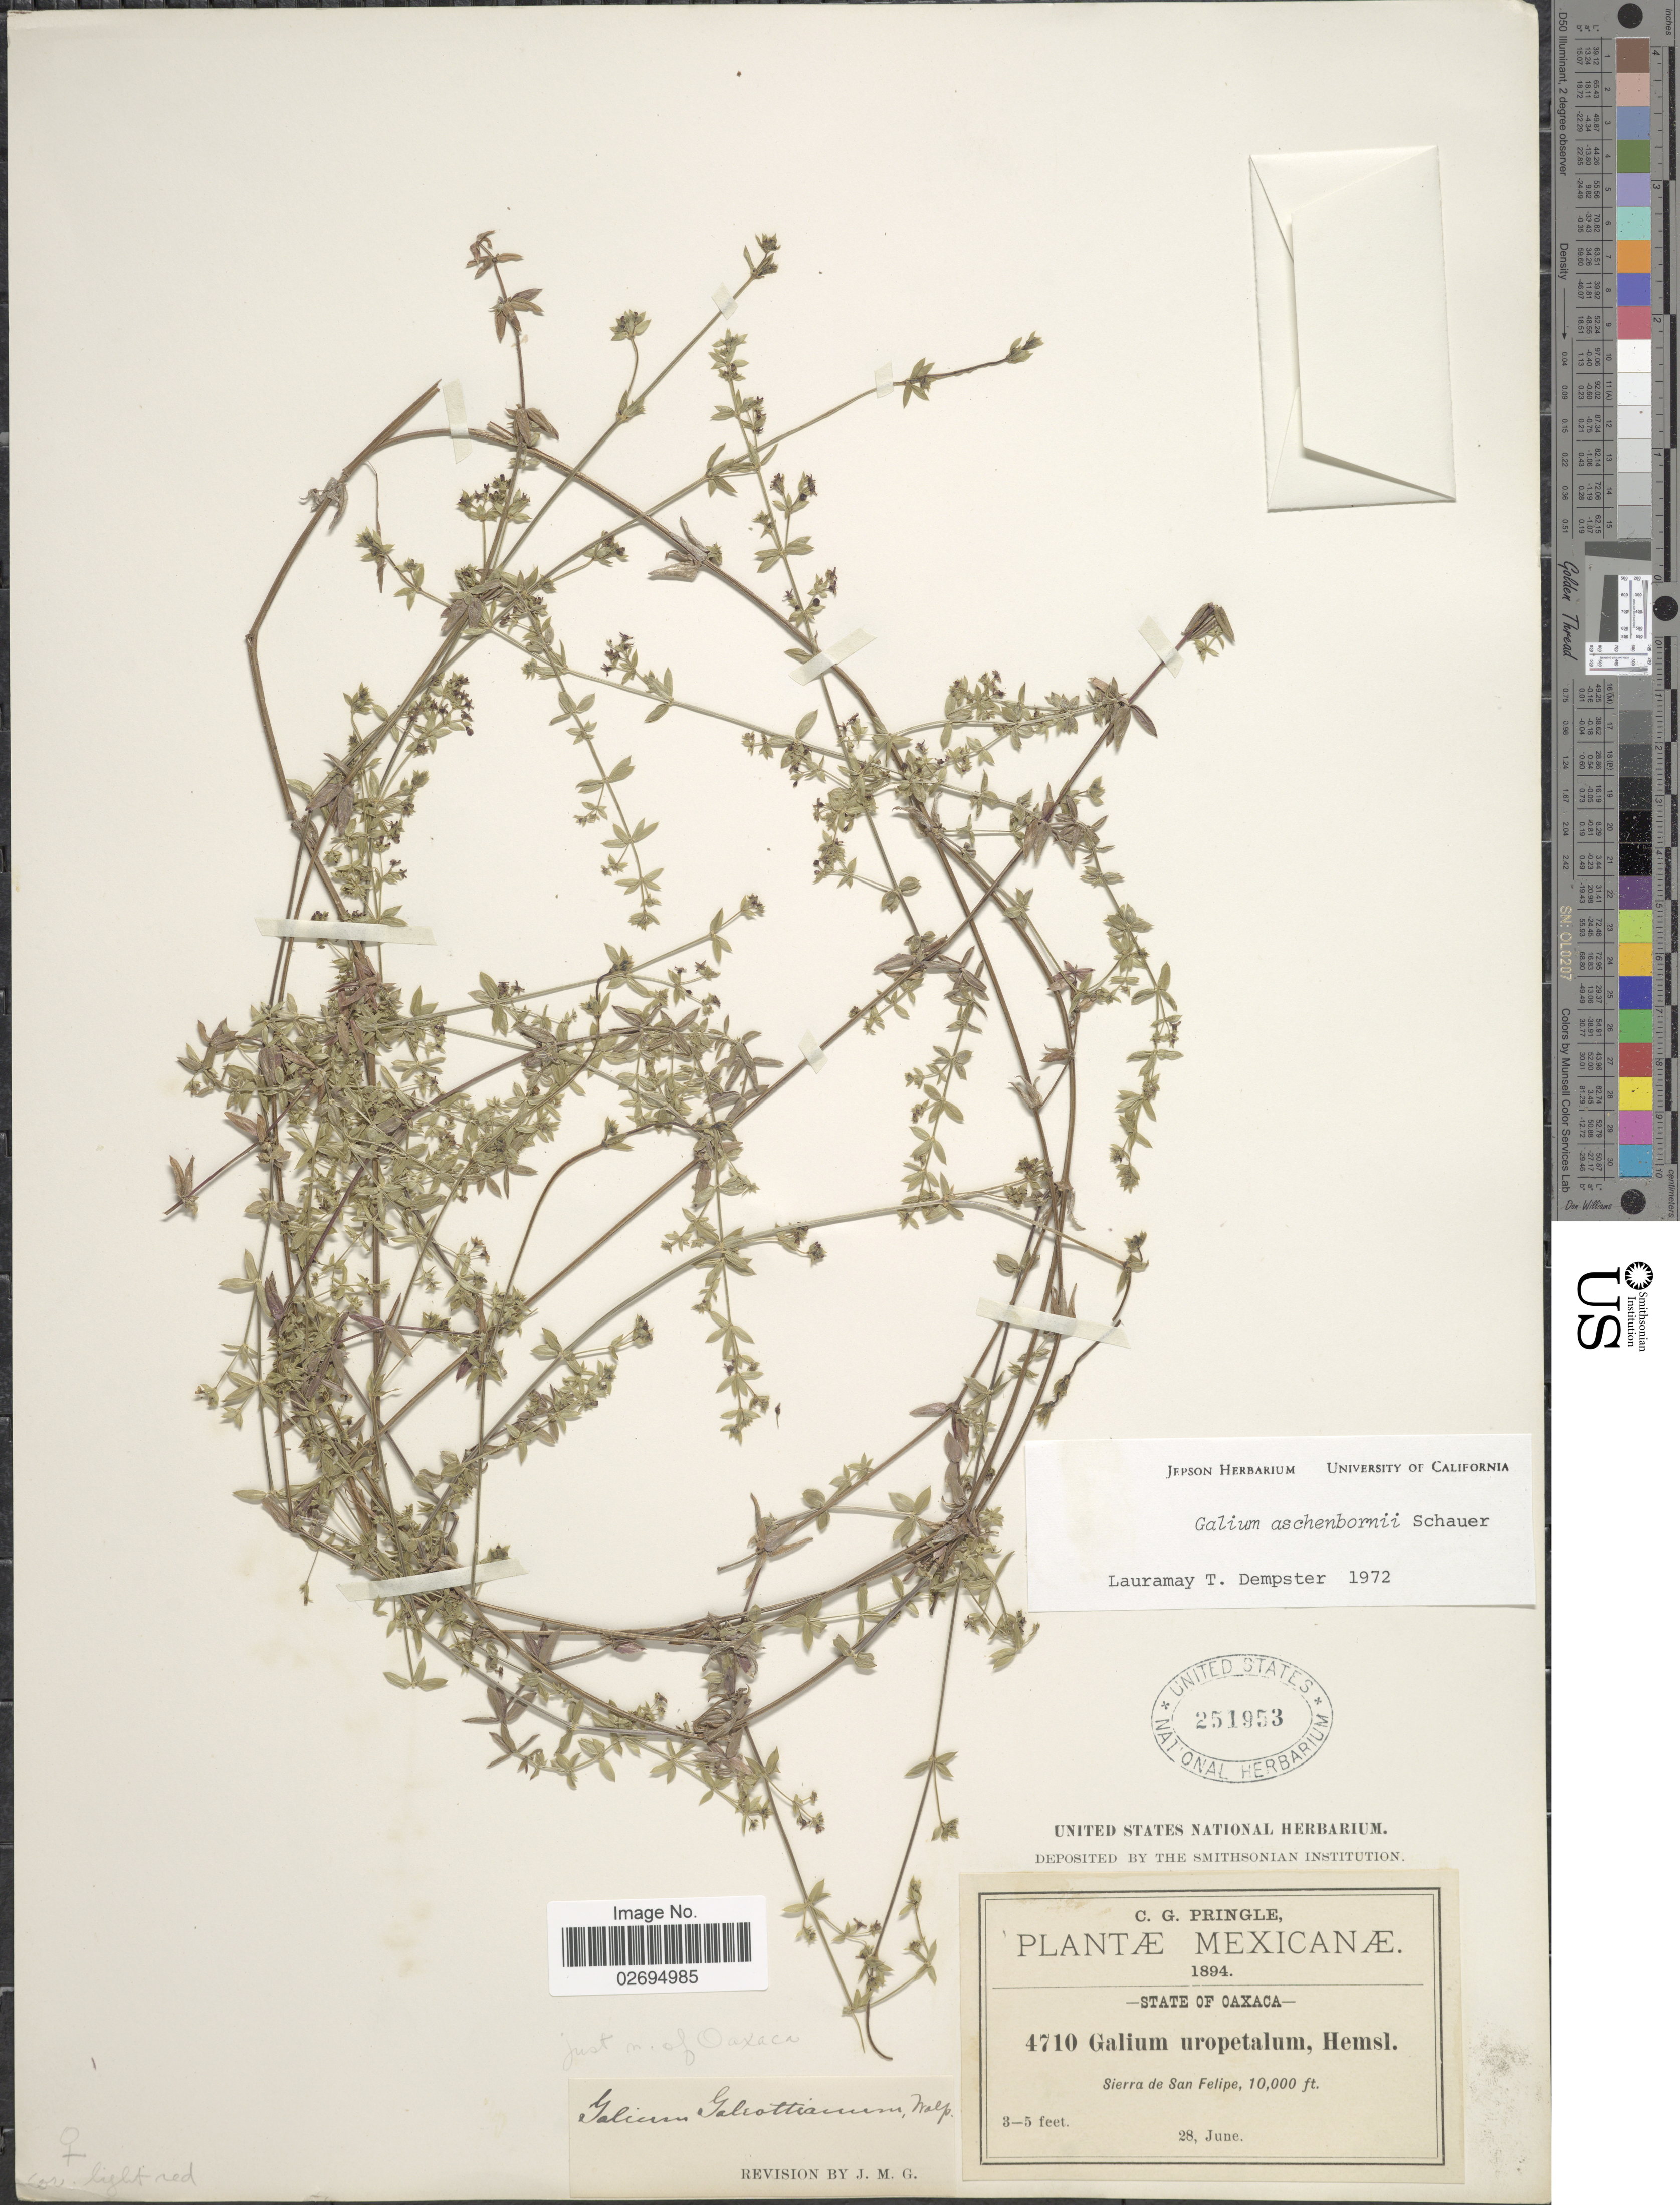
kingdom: Plantae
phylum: Tracheophyta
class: Magnoliopsida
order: Gentianales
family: Rubiaceae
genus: Galium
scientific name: Galium aschenbornii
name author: Schauer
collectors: C. G. Pringle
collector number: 4710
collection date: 1894-06-28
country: Mexico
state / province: Oaxaca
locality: Sierra de San Felipe, just n. of Oaxaca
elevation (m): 3048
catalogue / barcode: US 251953